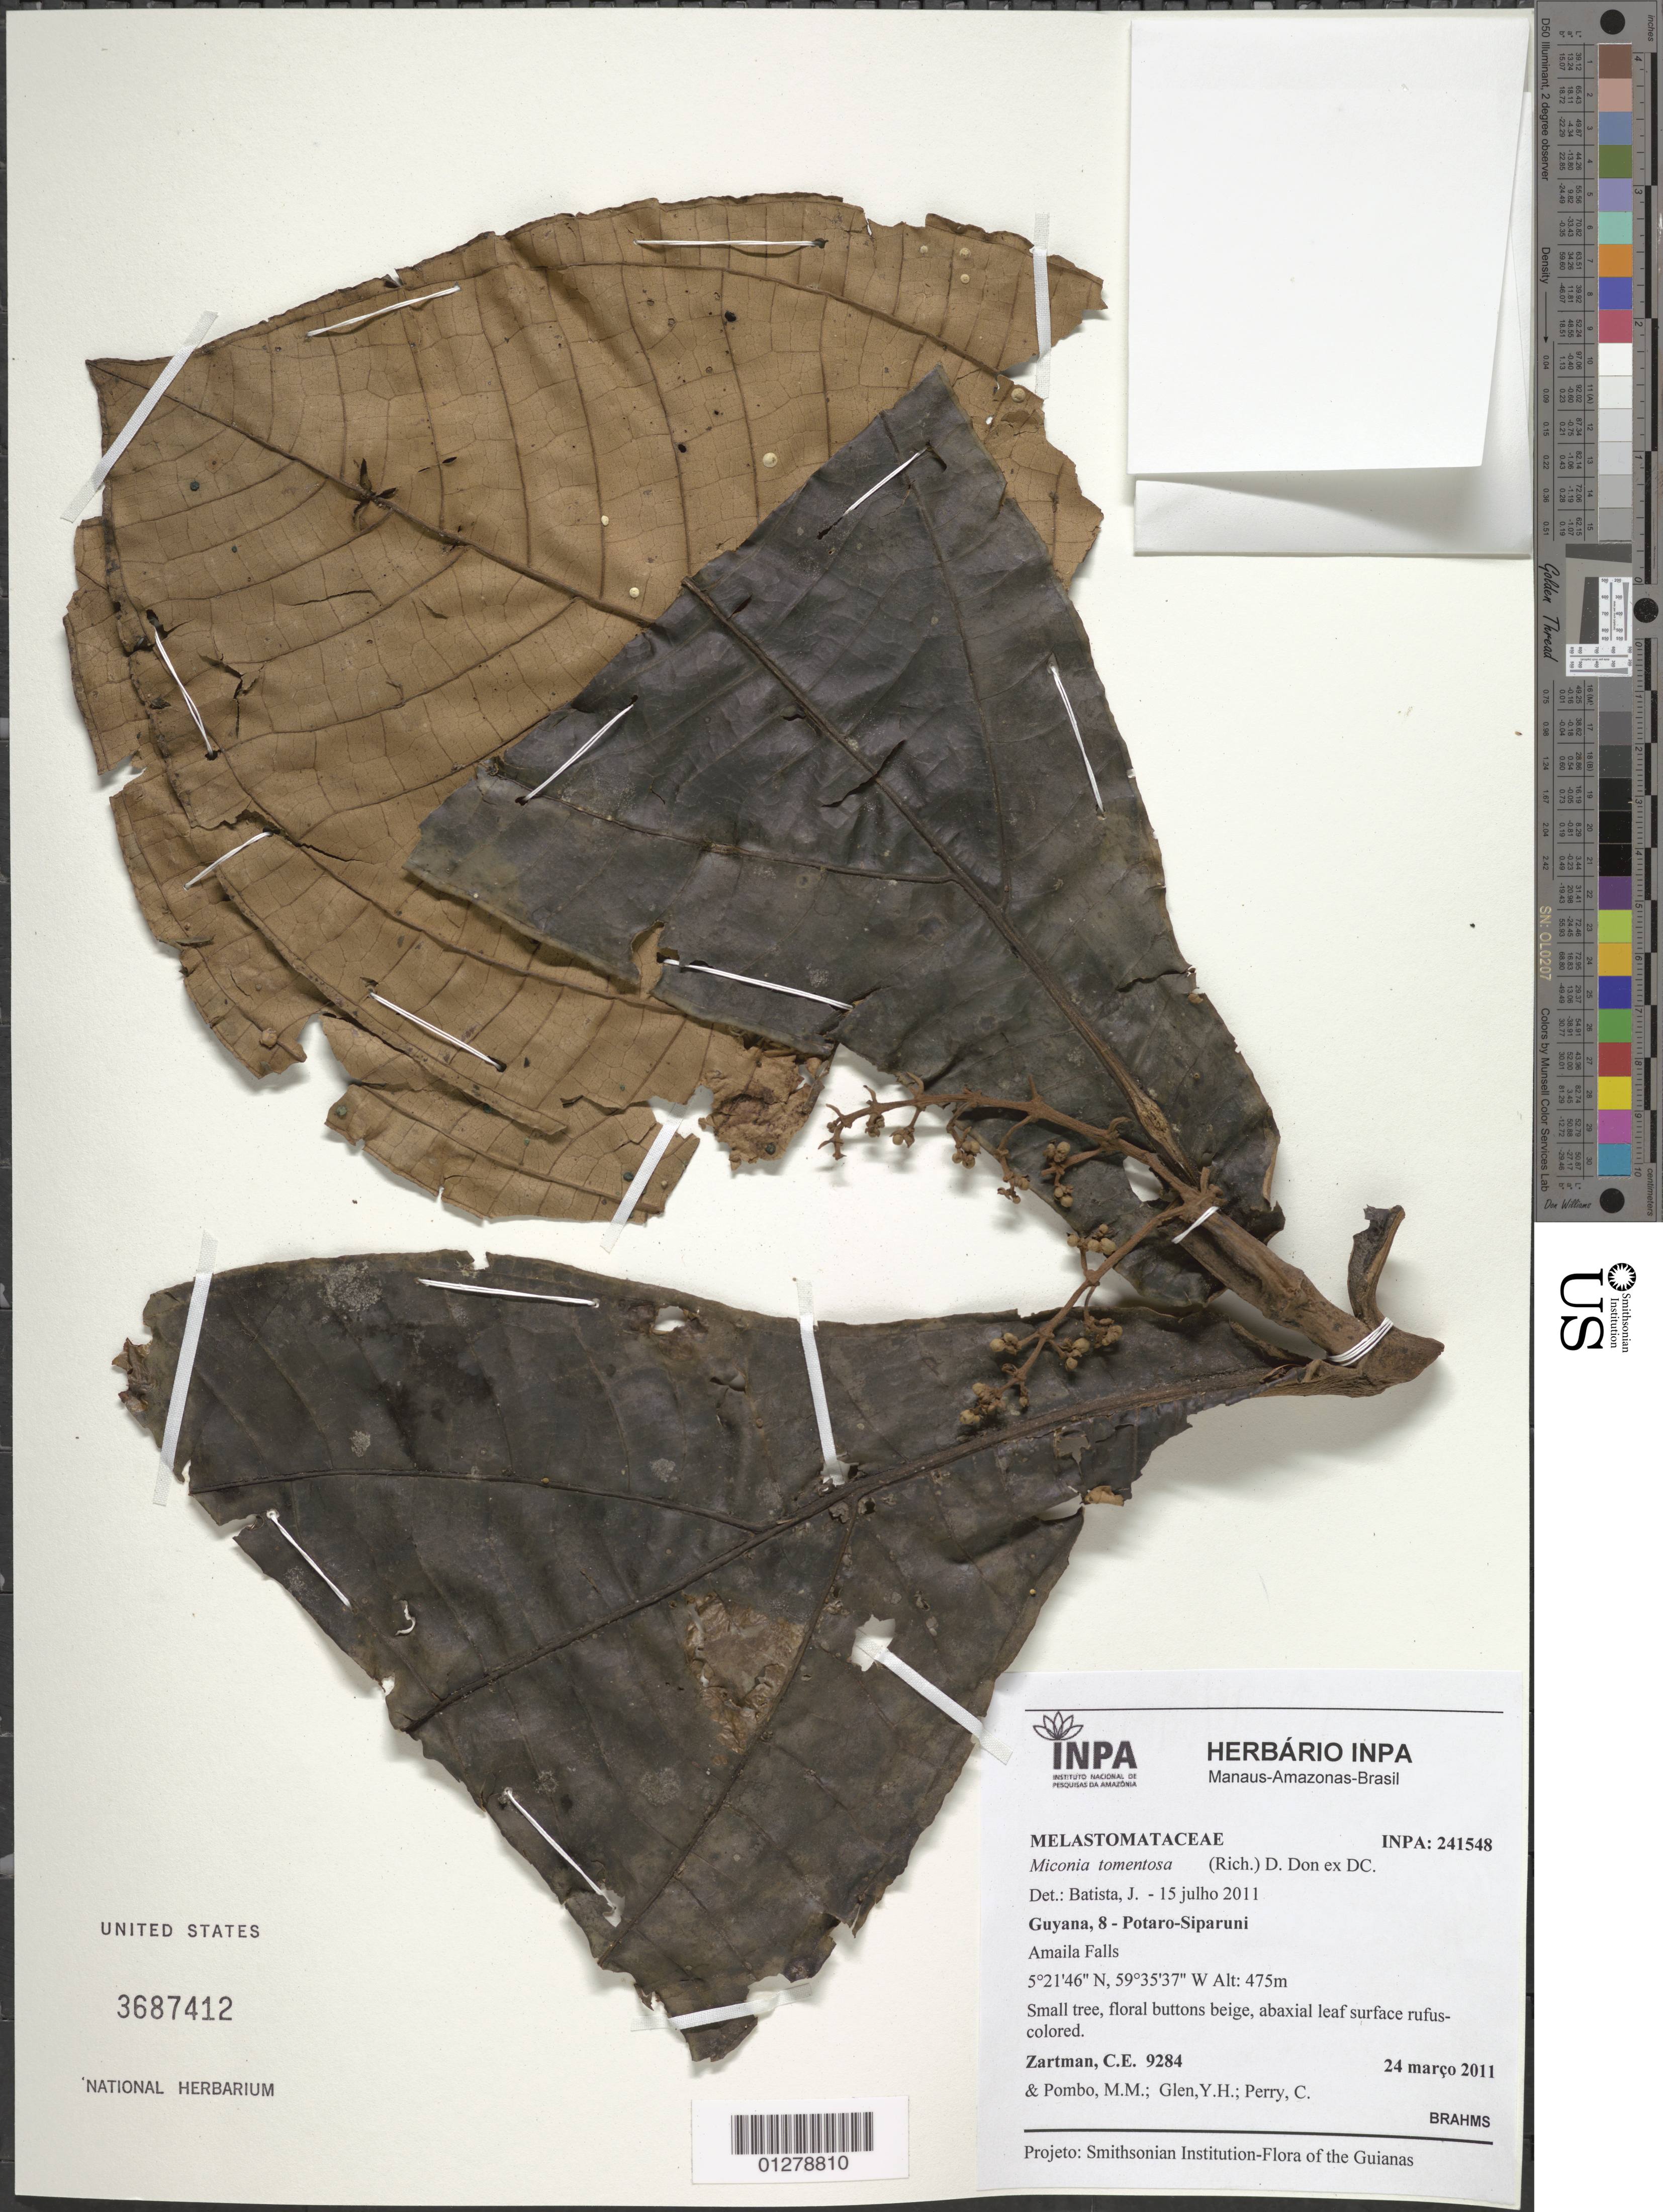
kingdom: Plantae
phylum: Tracheophyta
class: Magnoliopsida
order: Myrtales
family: Melastomataceae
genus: Miconia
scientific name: Miconia tomentosa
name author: (Rich.) D. Don ex DC.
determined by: Batista, J.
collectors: C. Zartman, M. Pombo, Y. Glen & C. Perry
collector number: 9284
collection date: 2011-03-24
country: Guyana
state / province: Potaro-Siparuni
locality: Amaila Falls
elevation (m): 475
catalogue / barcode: US 3687412